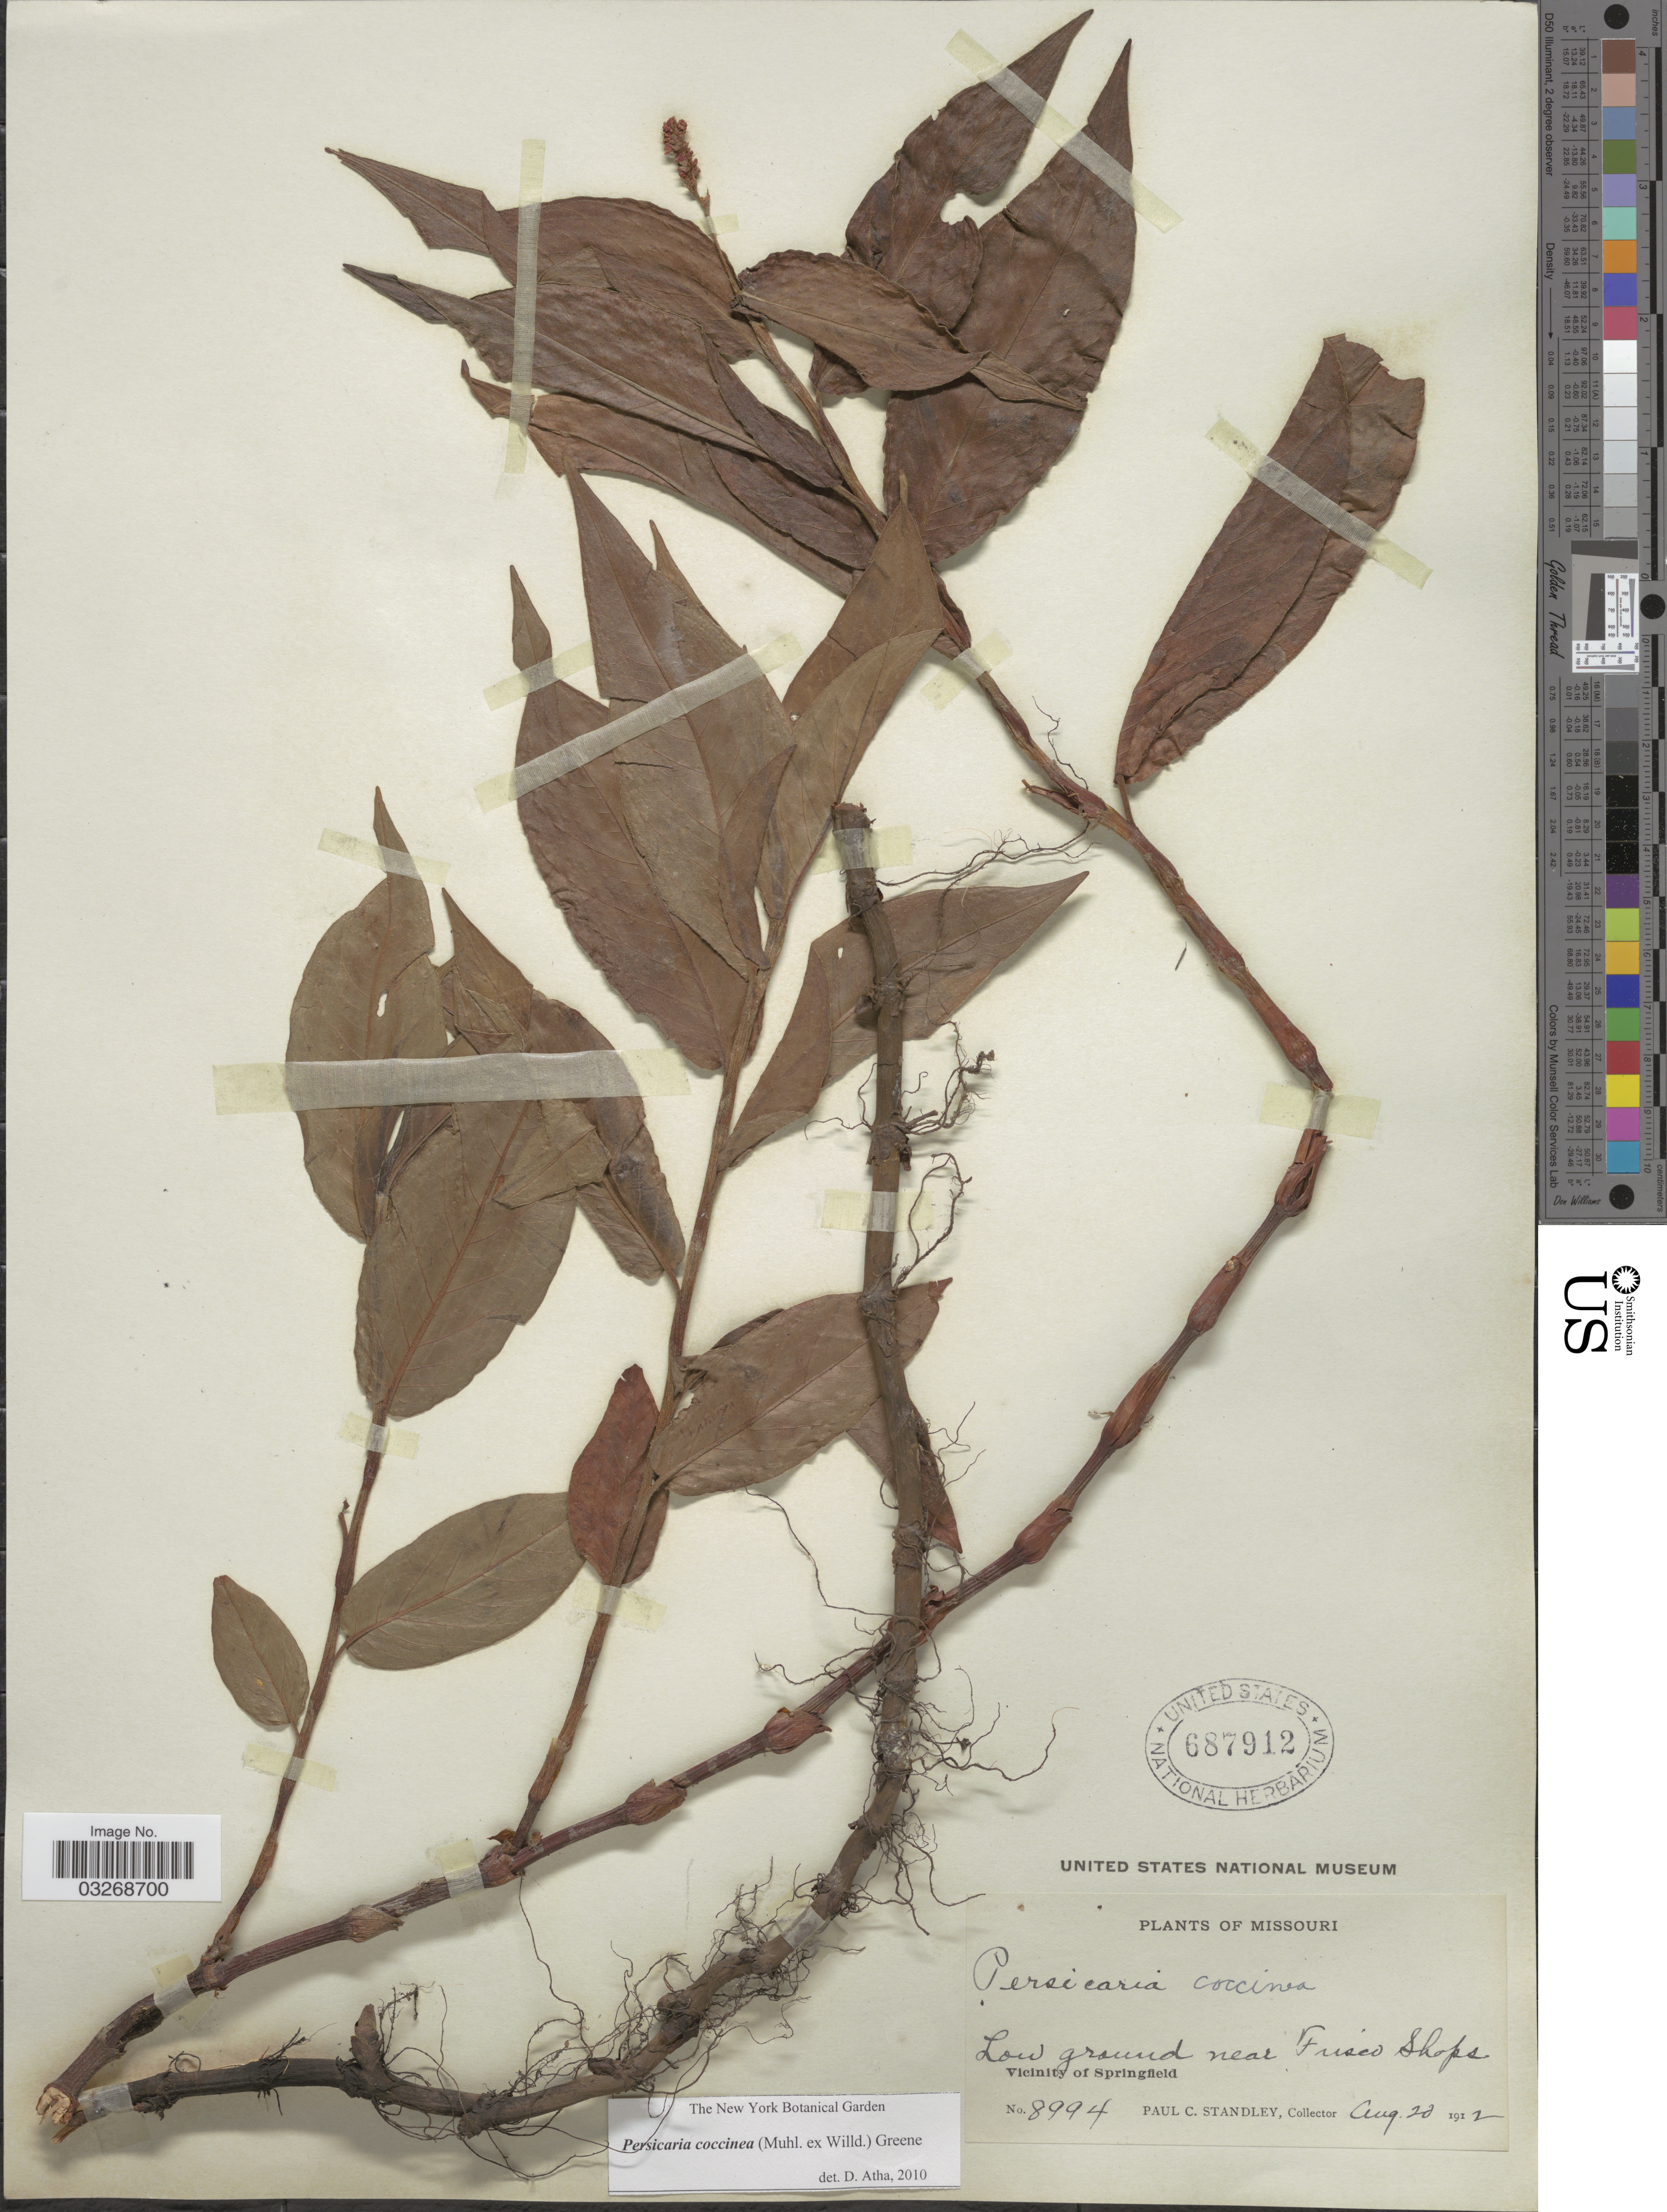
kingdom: Plantae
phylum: Tracheophyta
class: Magnoliopsida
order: Caryophyllales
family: Polygonaceae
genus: Persicaria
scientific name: Persicaria coccinea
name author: (Muhl. ex Willd.) Greene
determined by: Atha, D. E.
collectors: P. C. Standley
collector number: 8994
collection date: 1912-08-20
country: United States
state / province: Missouri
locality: Low ground near Frisco shops. Vicinity of Springfield.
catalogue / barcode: US 687912